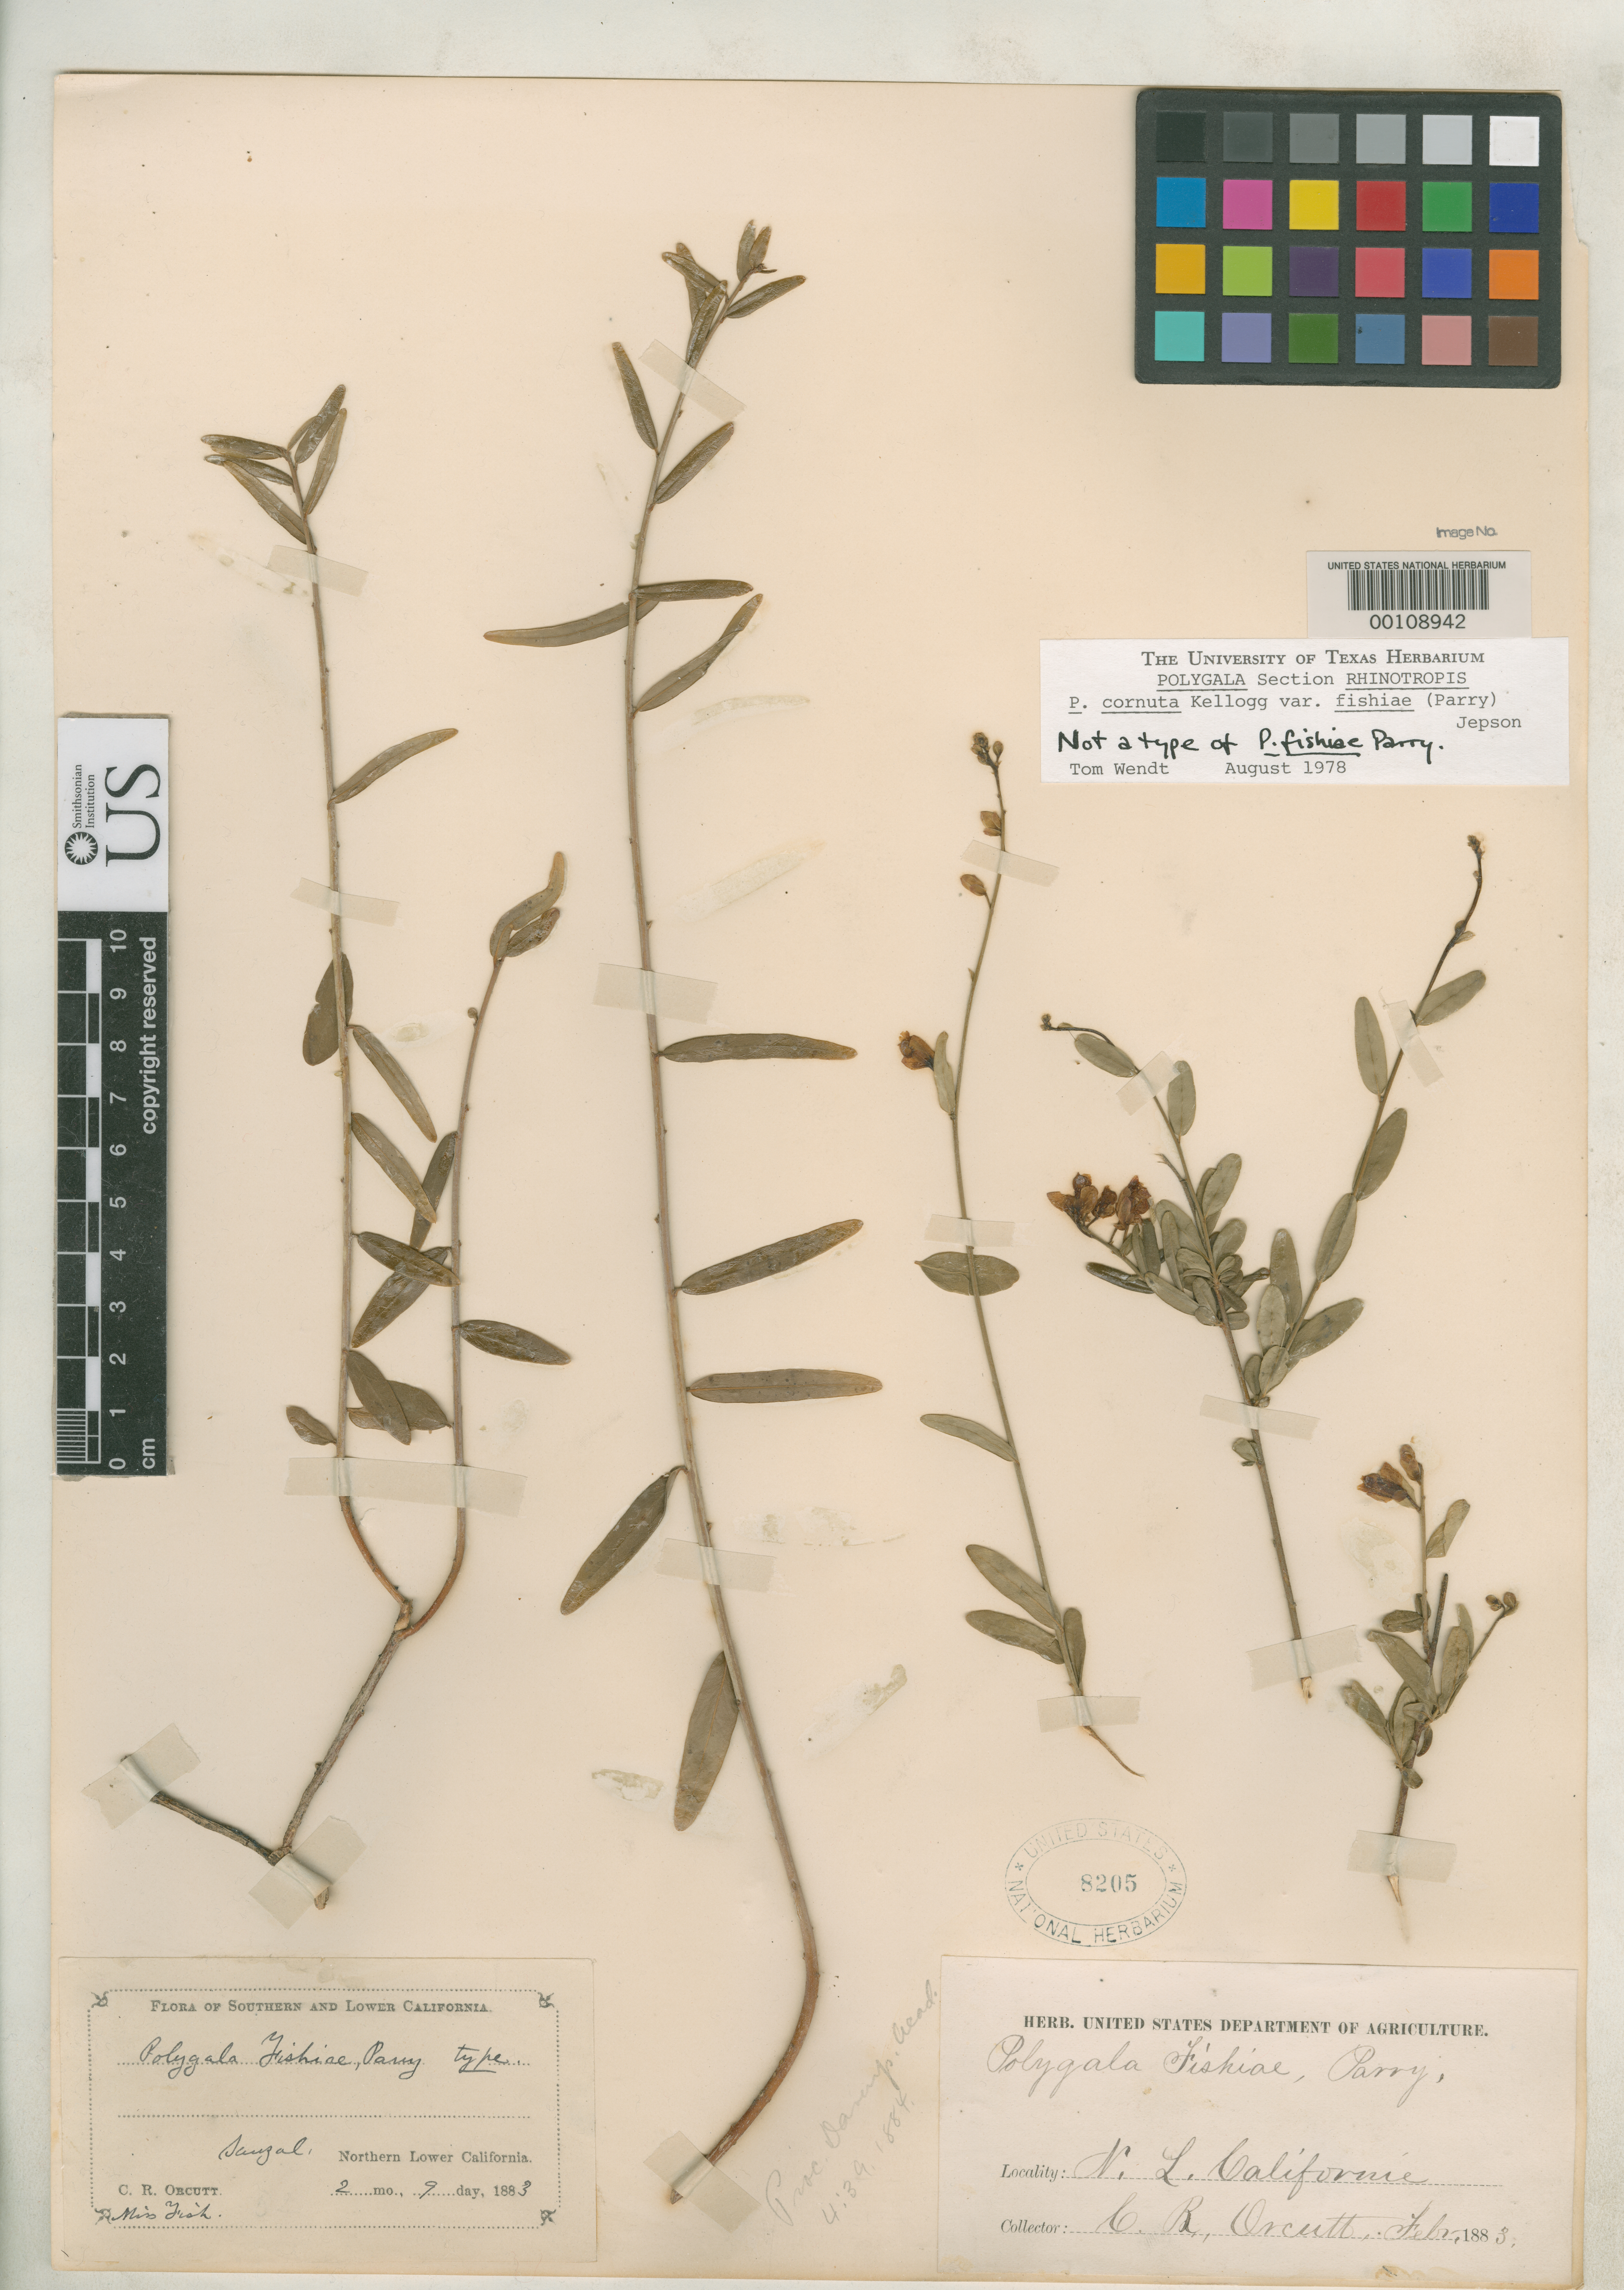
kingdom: Plantae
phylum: Tracheophyta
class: Magnoliopsida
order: Fabales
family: Polygalaceae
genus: Polygala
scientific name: Polygala fishiae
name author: Parry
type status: Type Collection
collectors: F. Fish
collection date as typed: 09 Feb 1883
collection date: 1883-02-09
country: Mexico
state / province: Baja California Sur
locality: Todos Santos Bay, near Sauzal.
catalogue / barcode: US 8205